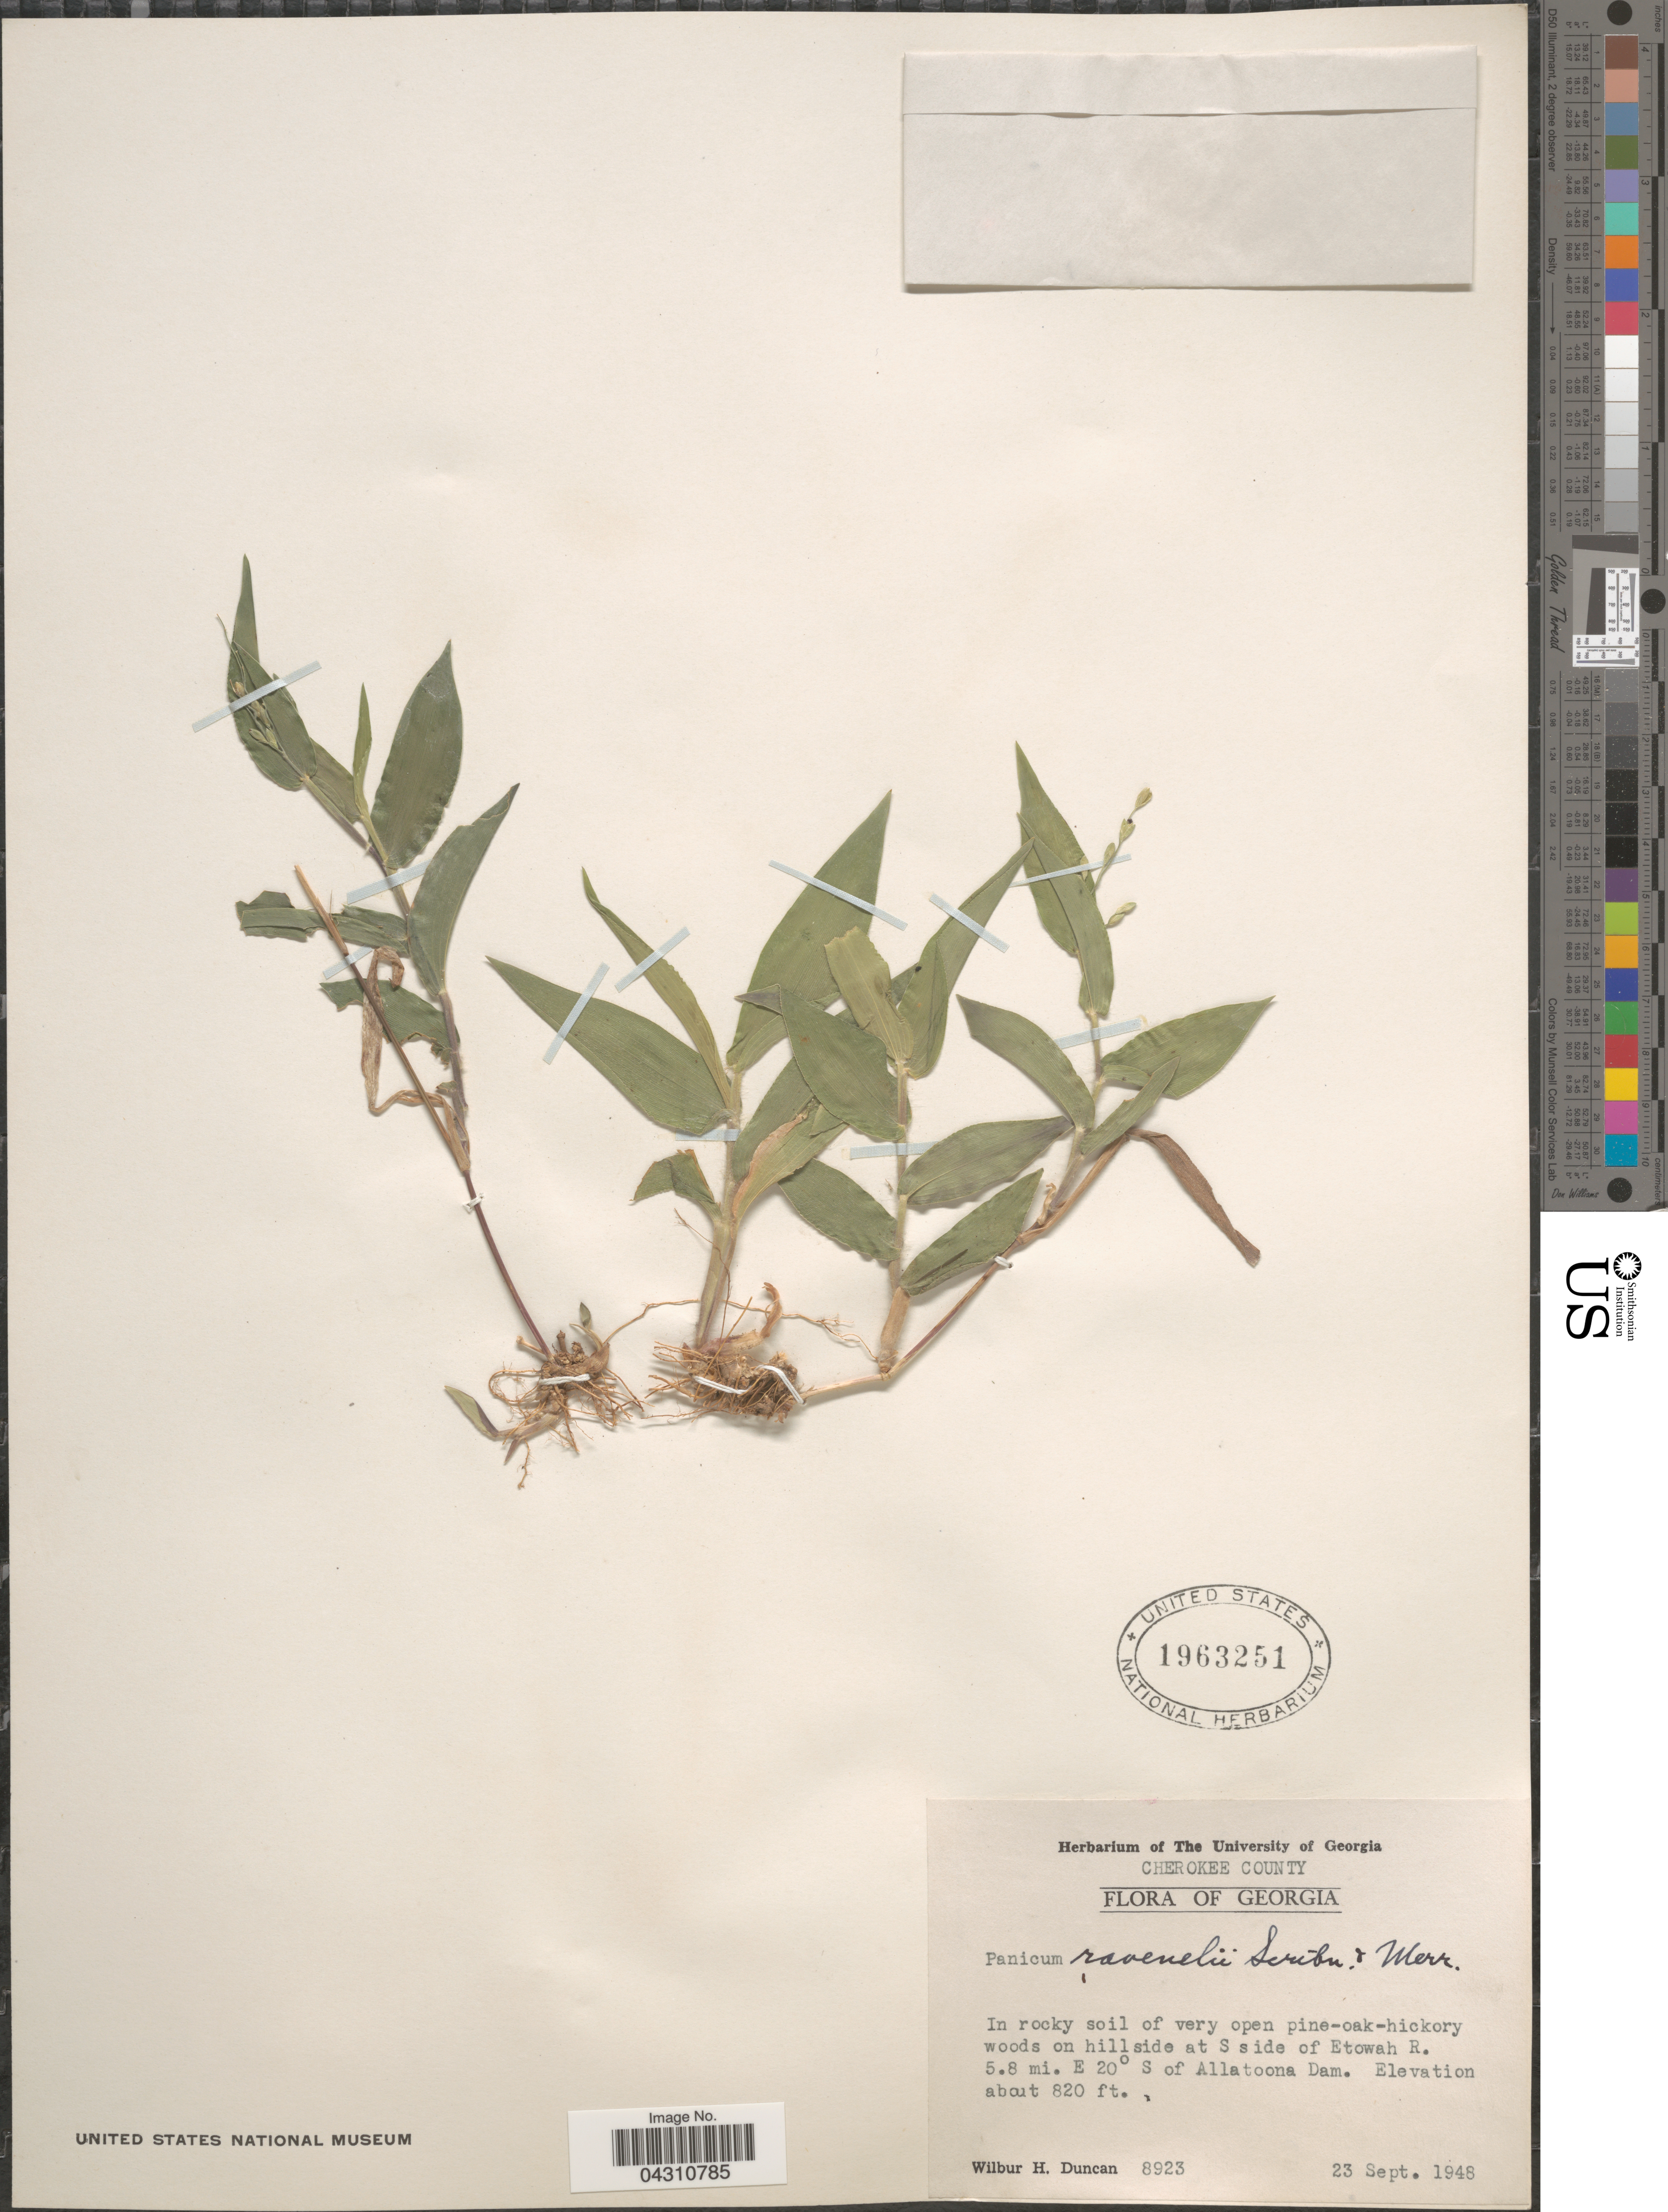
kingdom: Plantae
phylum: Tracheophyta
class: Liliopsida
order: Poales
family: Poaceae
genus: Dichanthelium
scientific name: Dichanthelium ravenelii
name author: (Scribn. & Merr.) Gould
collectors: W. H. Duncan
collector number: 8923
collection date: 1948-09-23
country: United States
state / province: Georgia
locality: Cherokee County. In rocky soil of very open pine-oak-hickory woods on hillside at S side of Etowah R. 5.8 mi. E 20° S of Allatoona Dam.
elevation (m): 250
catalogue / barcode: US 1963251